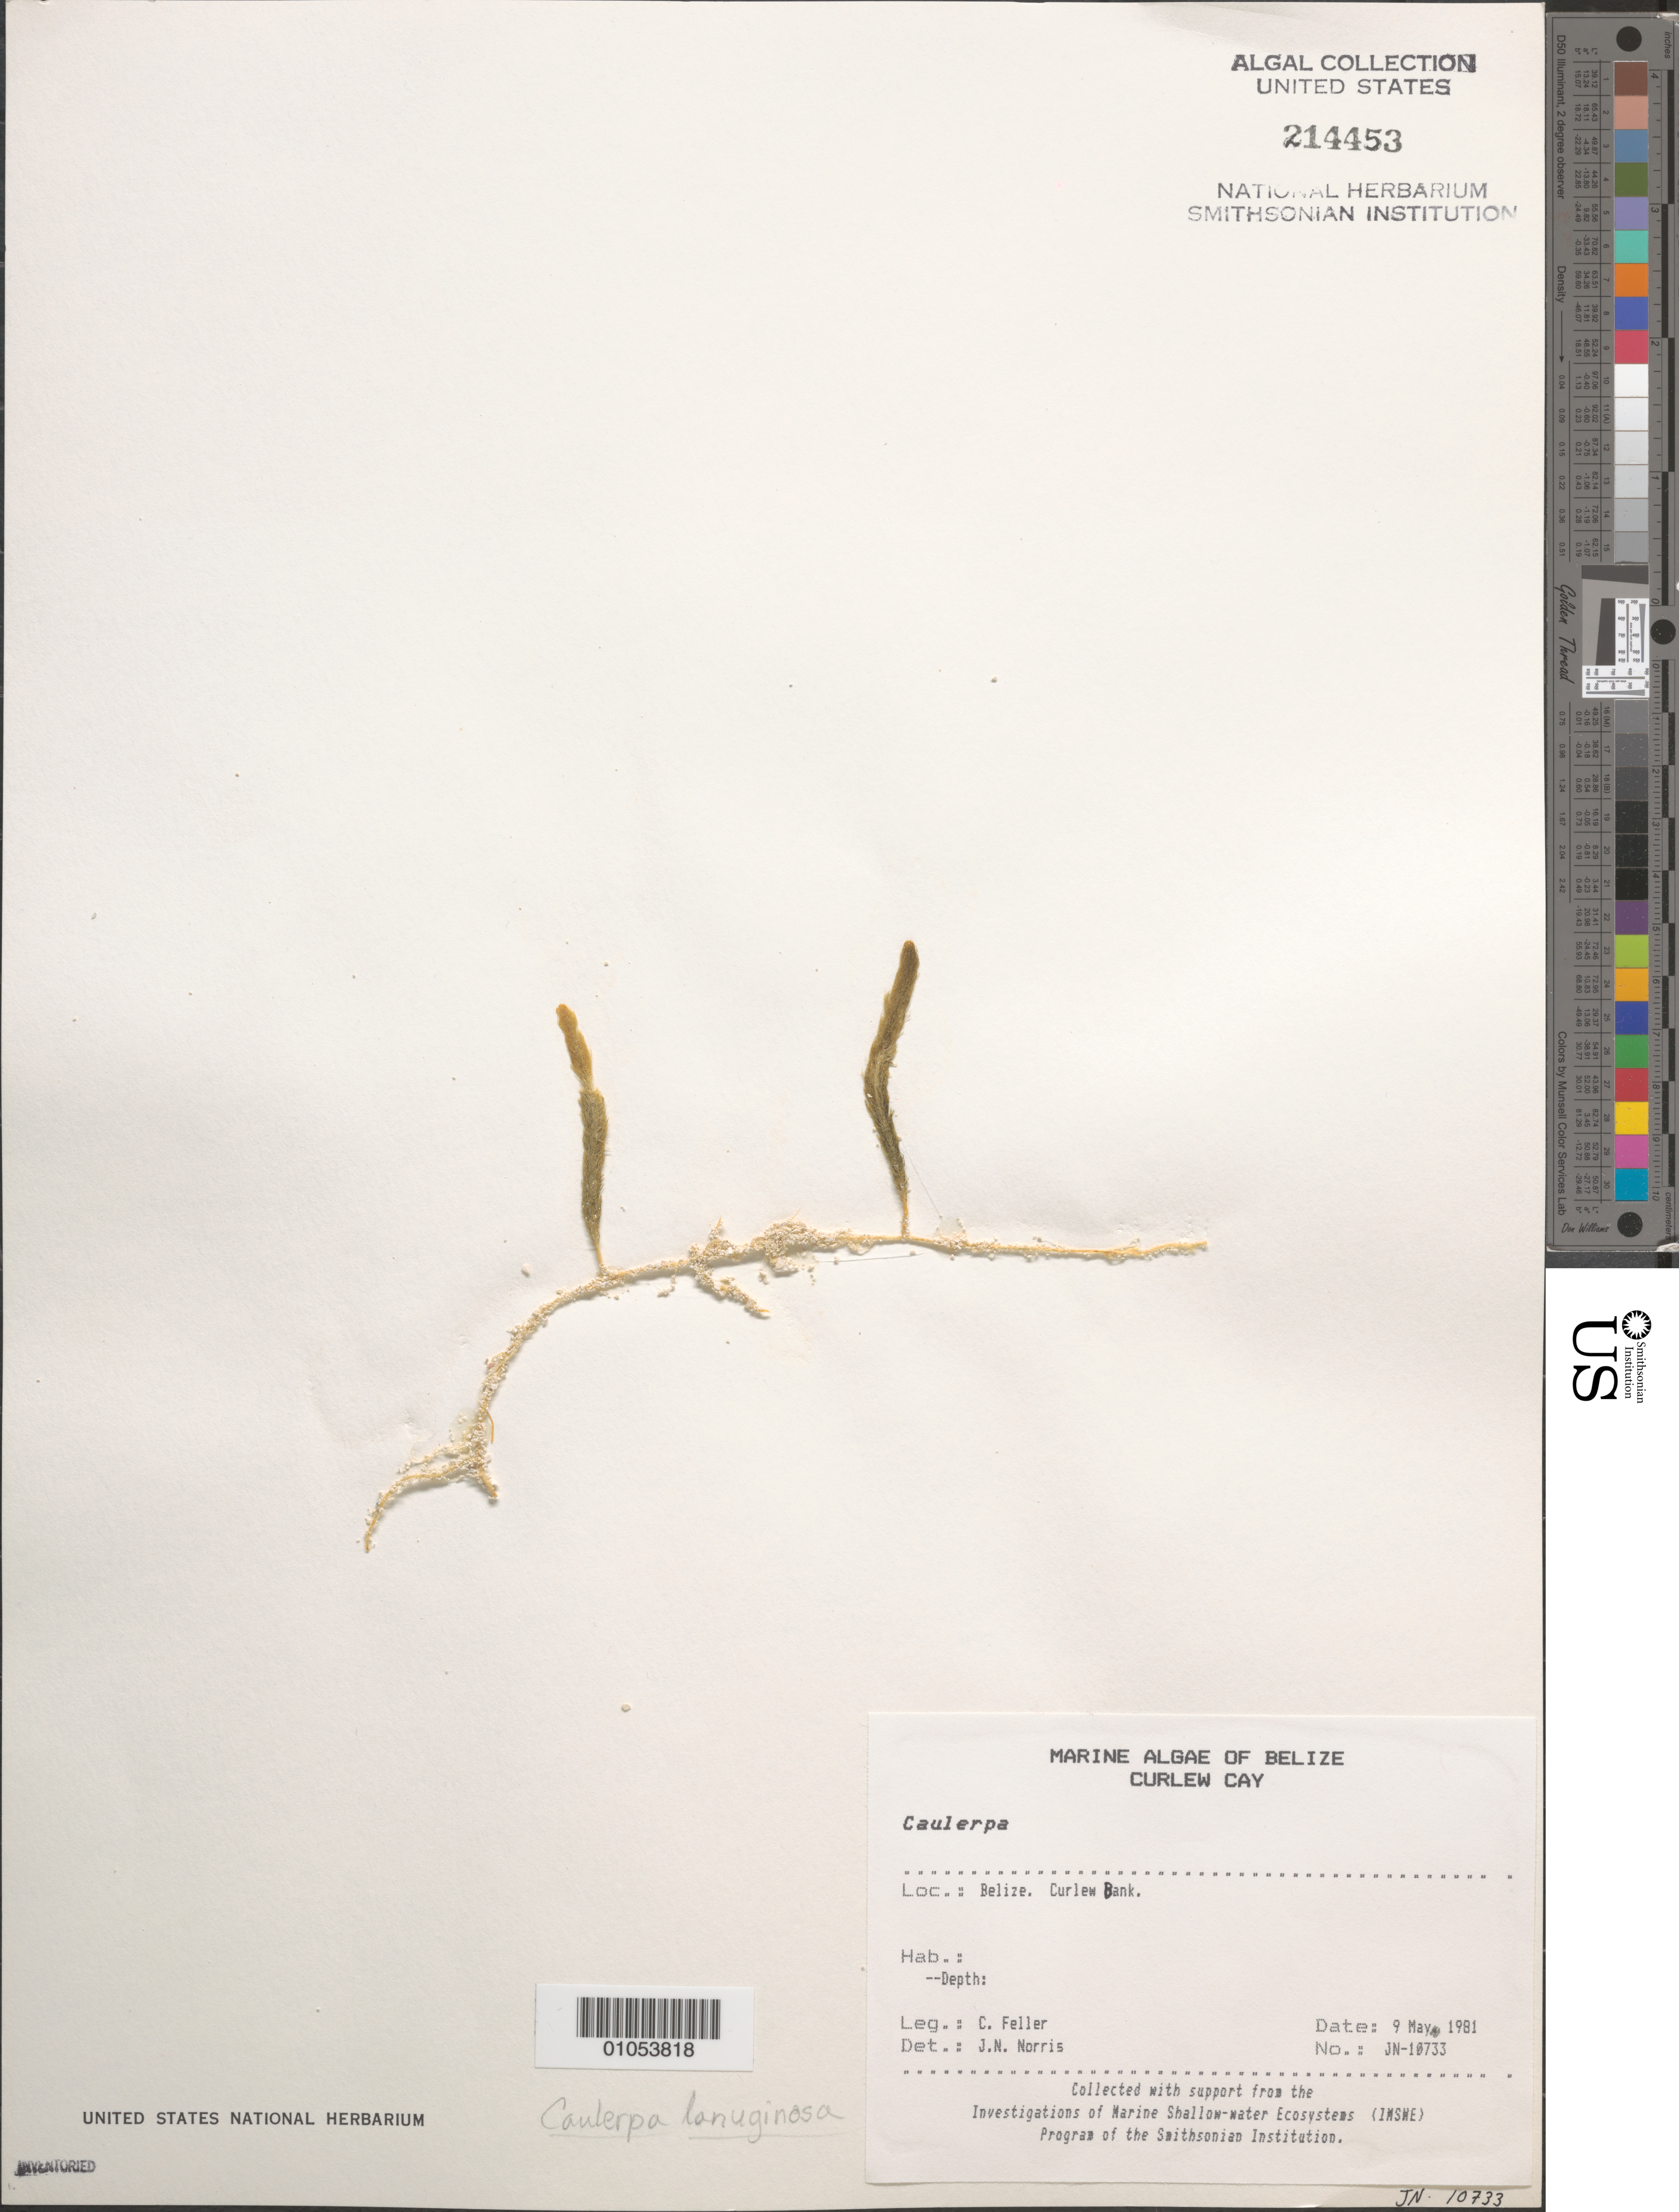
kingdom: Plantae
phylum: Chlorophyta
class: Ulvophyceae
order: Bryopsidales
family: Caulerpaceae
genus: Caulerpa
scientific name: Caulerpa lanuginosa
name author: J. Agardh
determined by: Norris, James N.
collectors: C. Feller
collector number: JN-10733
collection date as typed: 09 May 1981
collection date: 1981-05-09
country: Belize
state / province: Stann Creek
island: Curlew Cay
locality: Curlew Bank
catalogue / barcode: US 214453